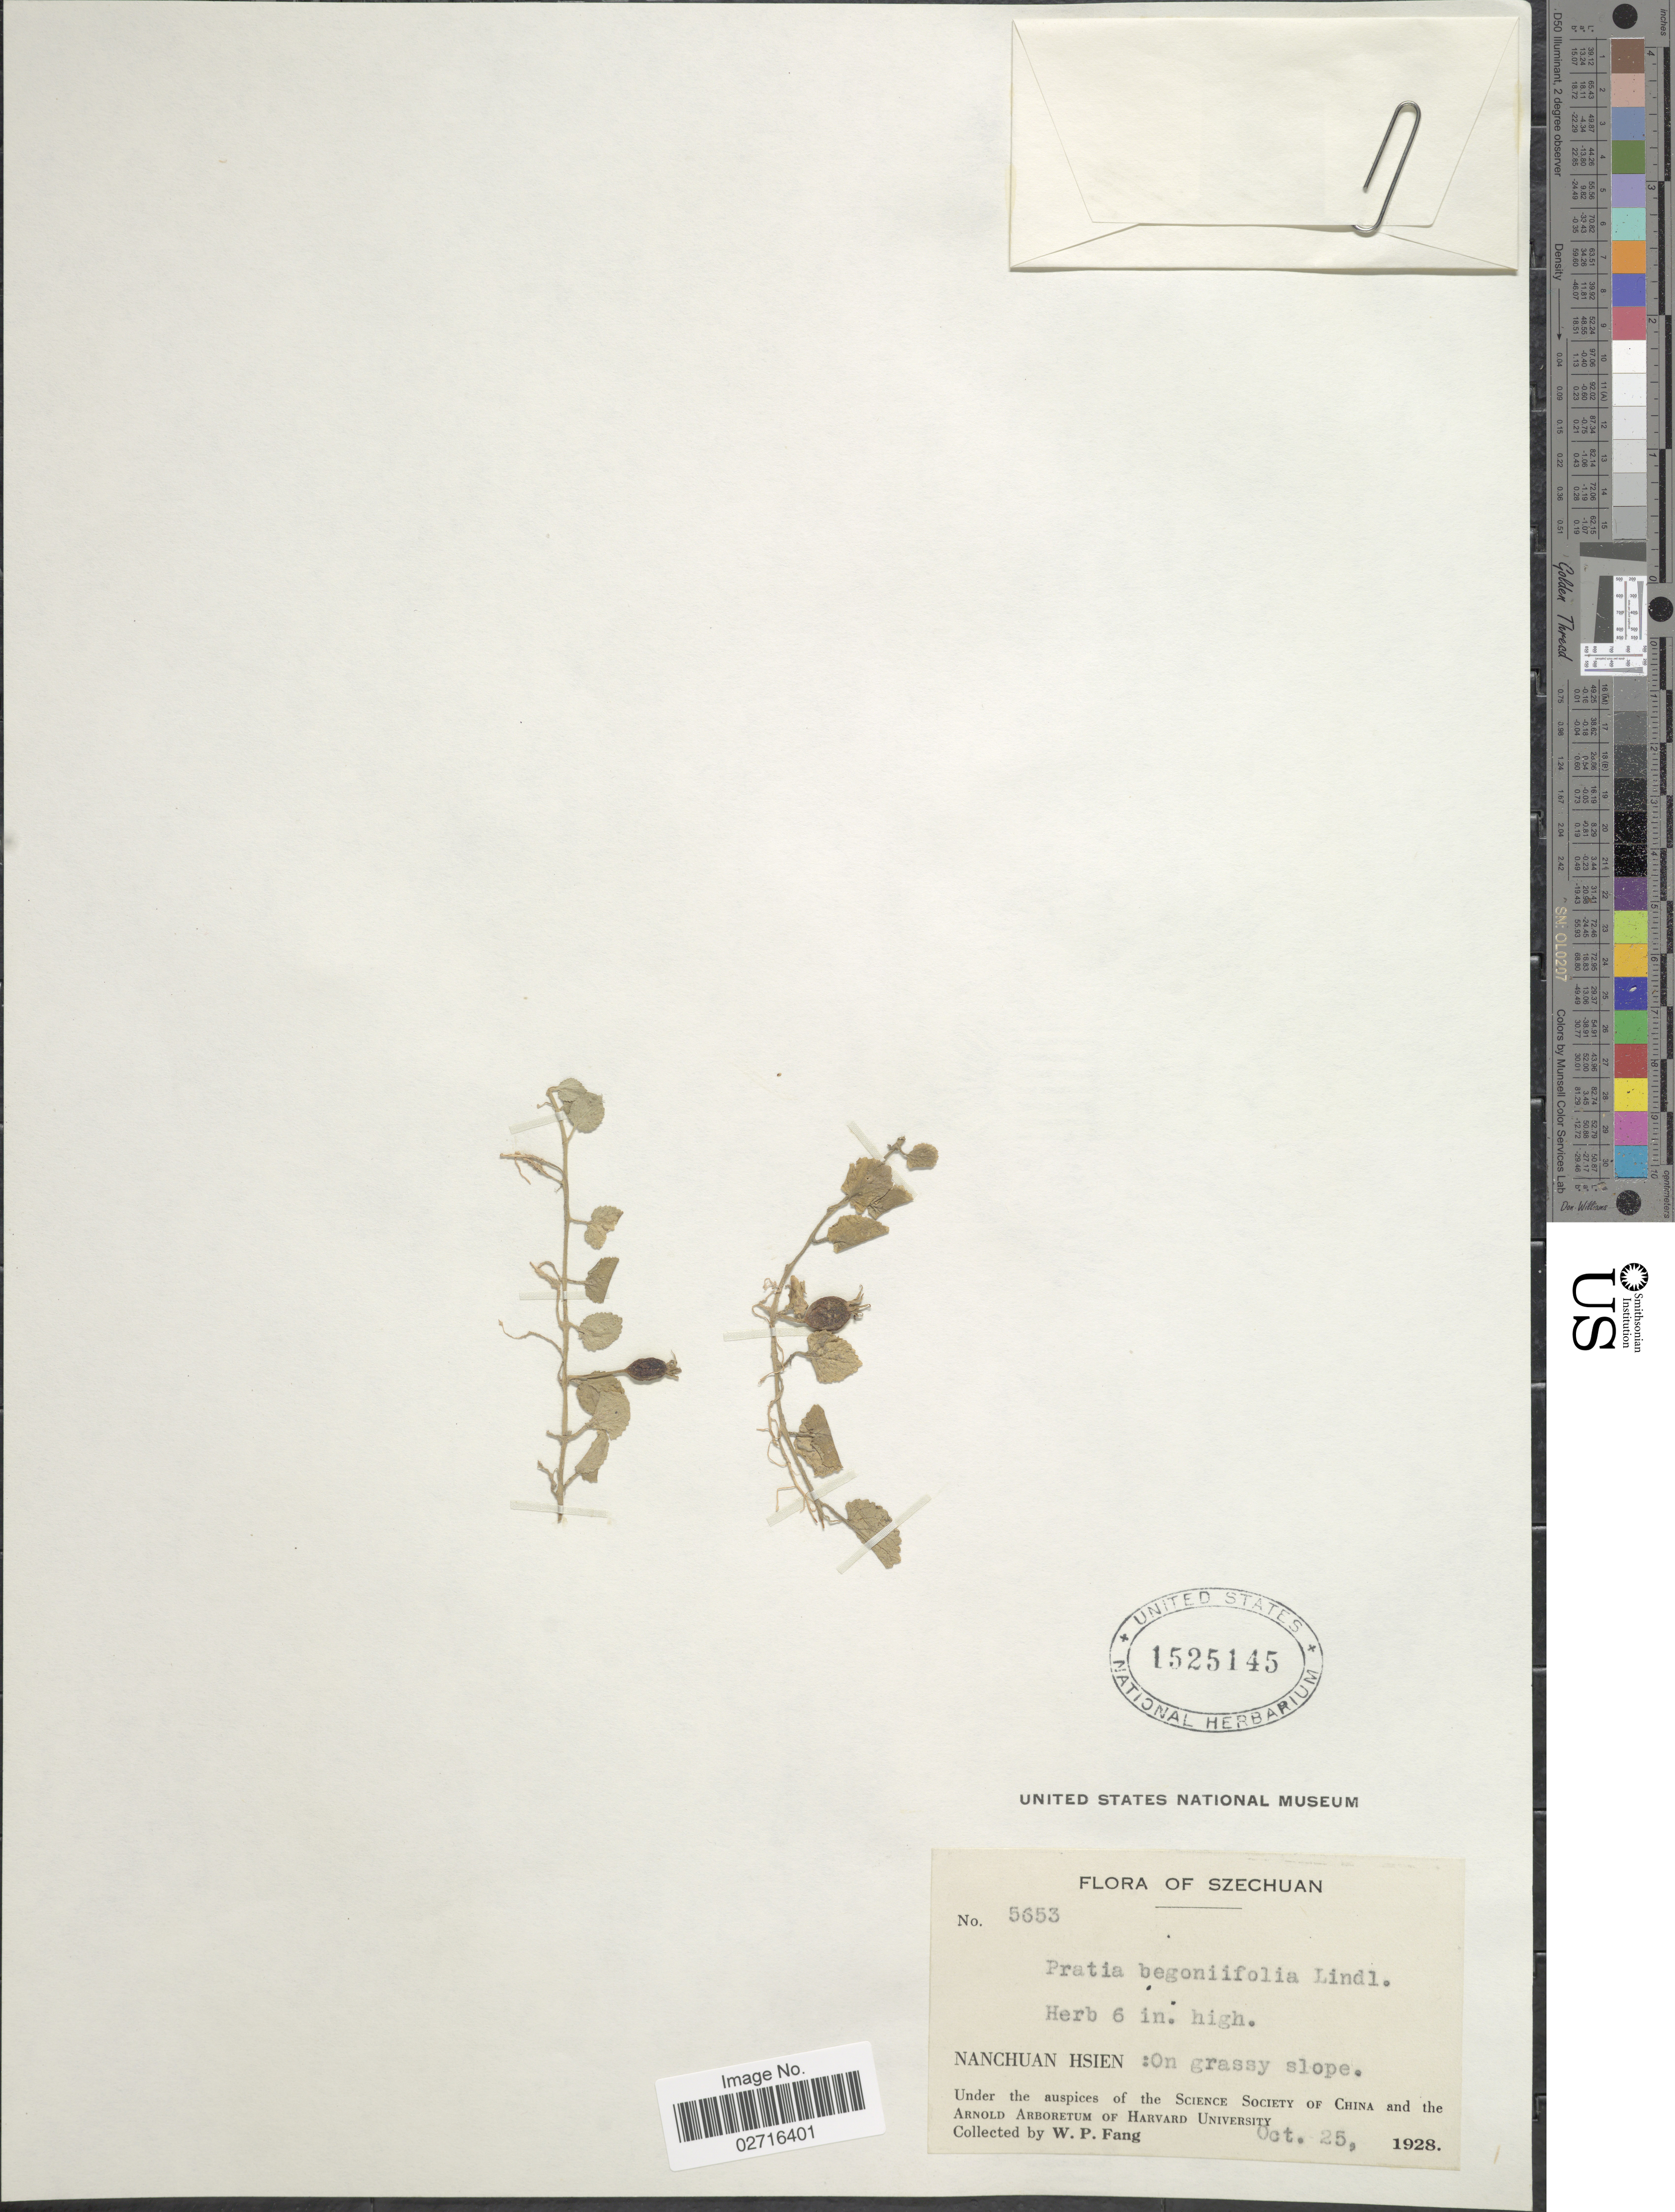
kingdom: Plantae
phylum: Tracheophyta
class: Magnoliopsida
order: Asterales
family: Campanulaceae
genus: Pratia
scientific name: Pratia nummularia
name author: (Lam.) A. Braun & Asch.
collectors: W. P. Fang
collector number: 5653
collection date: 1928-10-25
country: China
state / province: Sichuan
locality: Szechuan, Nanchuan Hsien: On grassy slope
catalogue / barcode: US 1525145